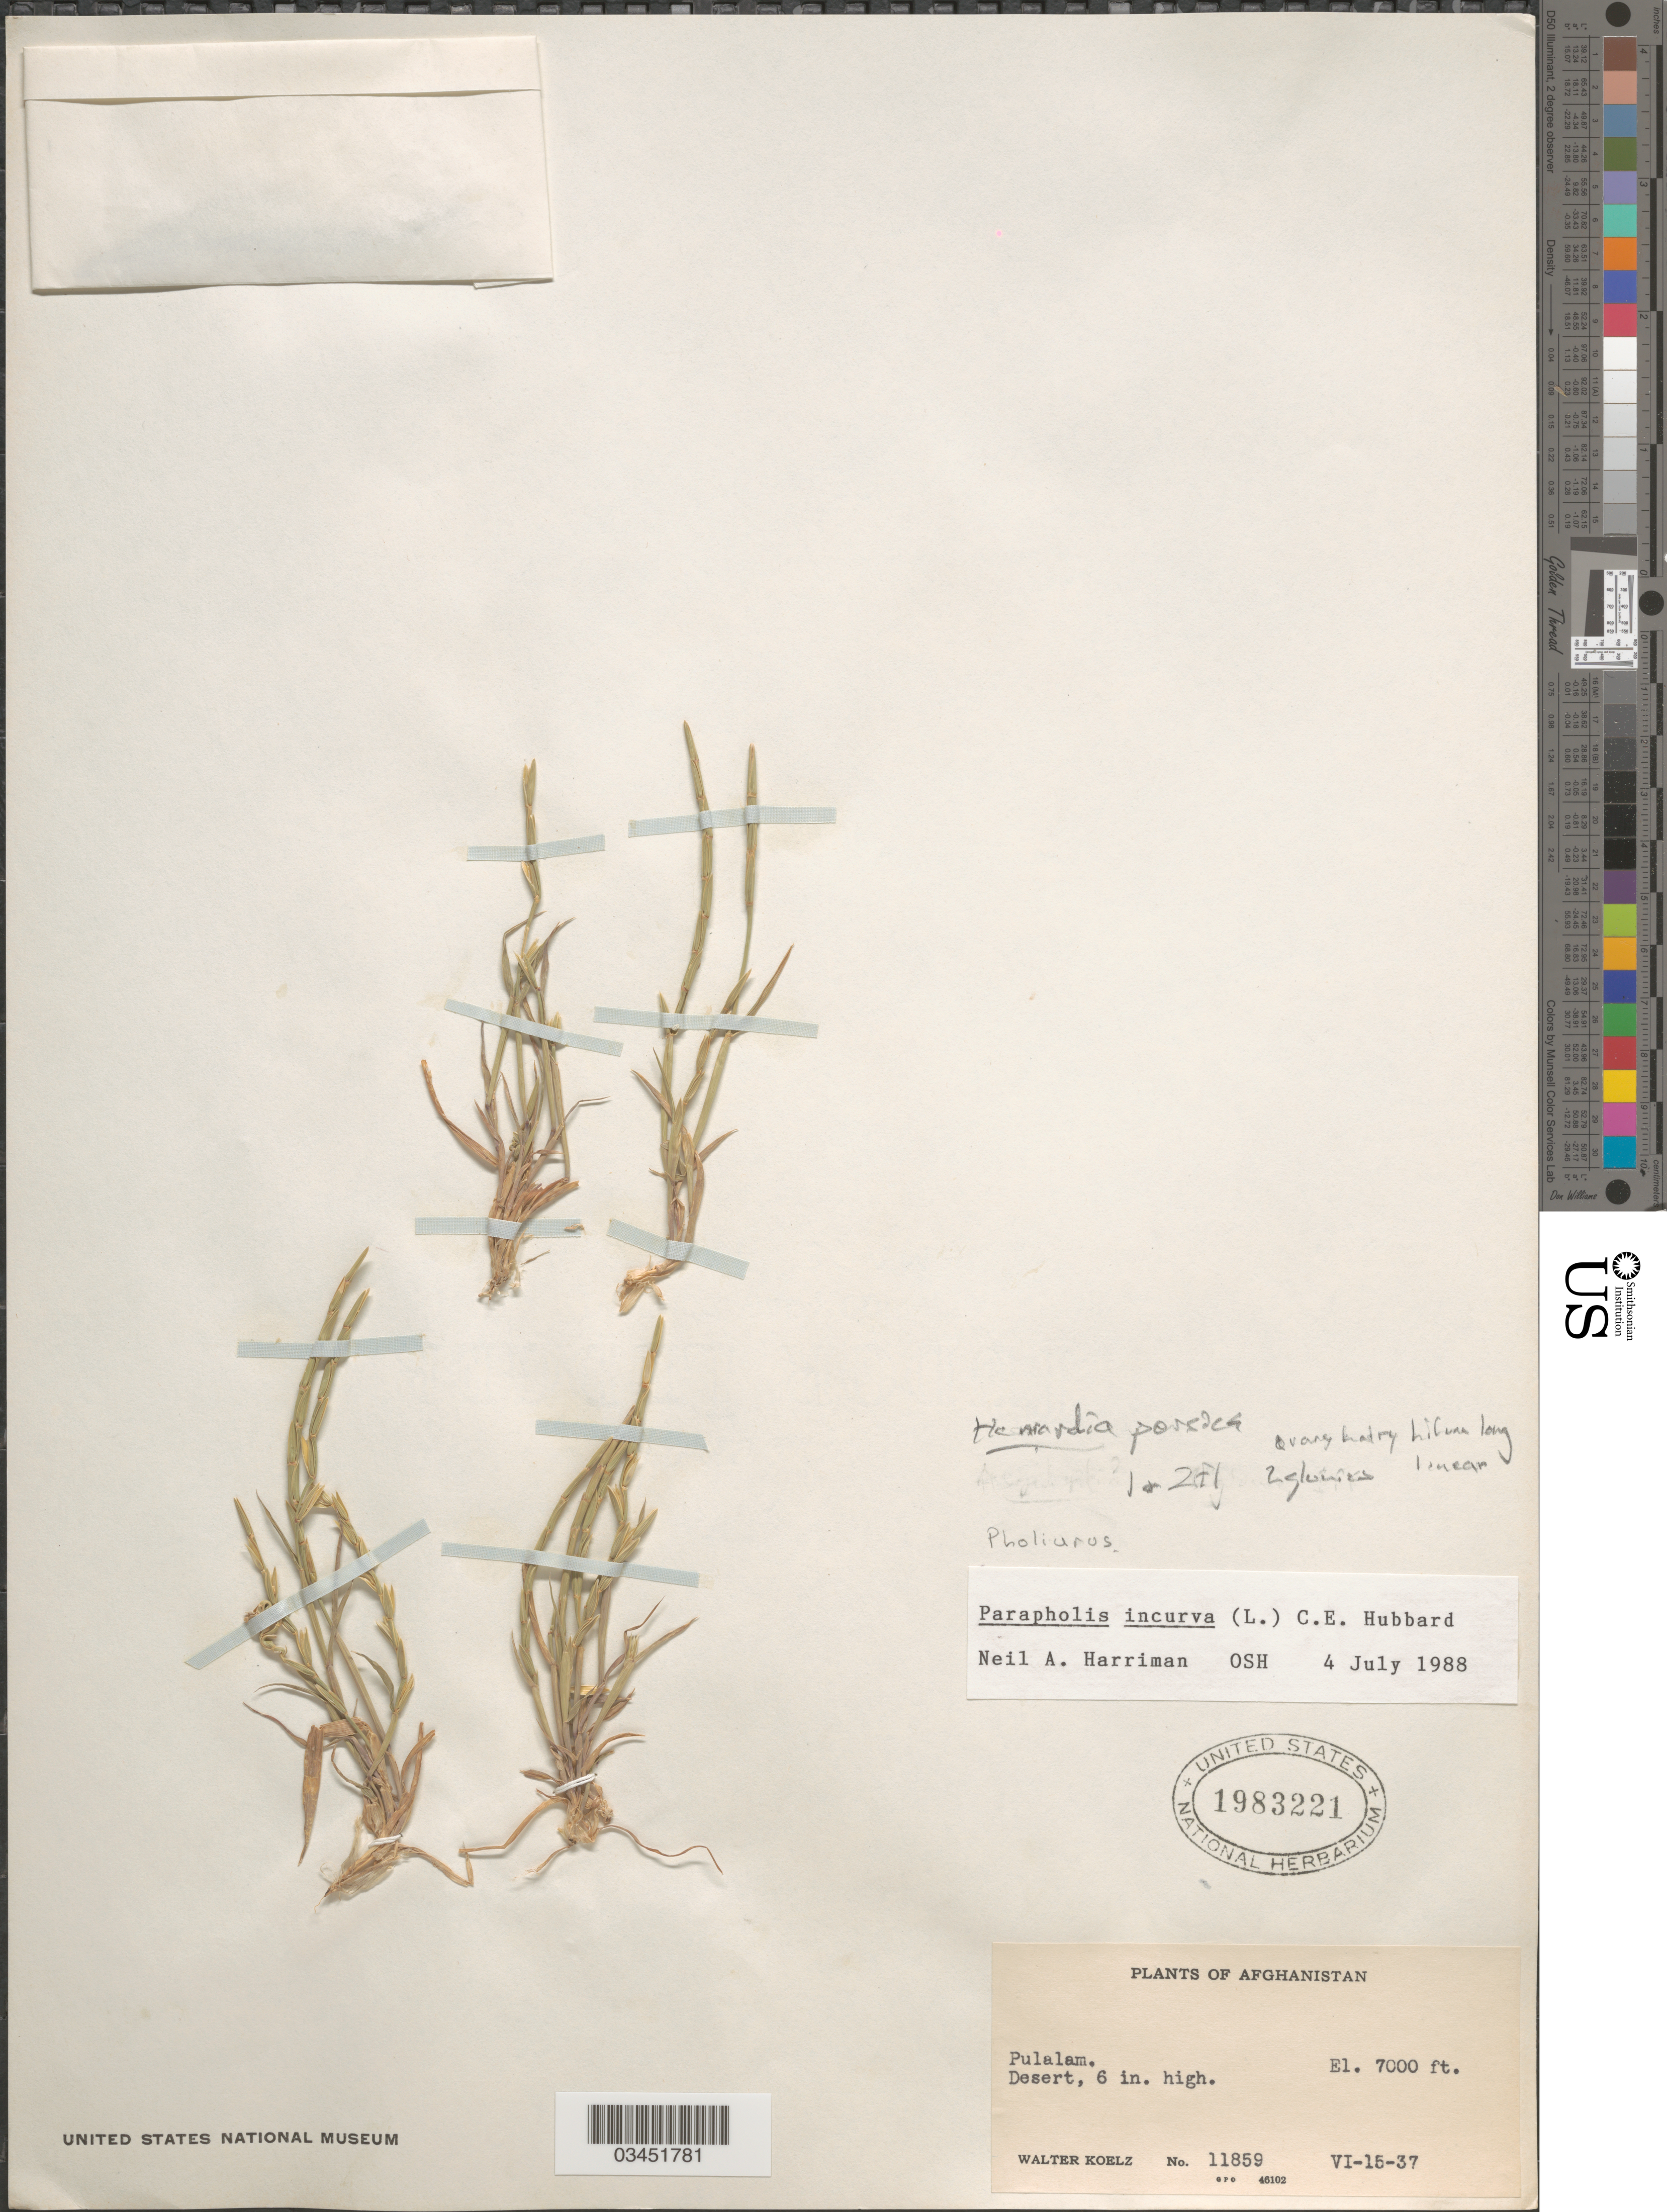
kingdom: Plantae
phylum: Tracheophyta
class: Liliopsida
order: Poales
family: Poaceae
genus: Henrardia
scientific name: Henrardia persica var. glaberrima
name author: (Hausskn. ex Bornm.) C.E. Hubb.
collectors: W. N. Koelz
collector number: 11859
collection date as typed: Transcribed d/m/y: 15/6/37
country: Afghanistan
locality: Pulalam.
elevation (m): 2134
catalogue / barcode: US 1983221